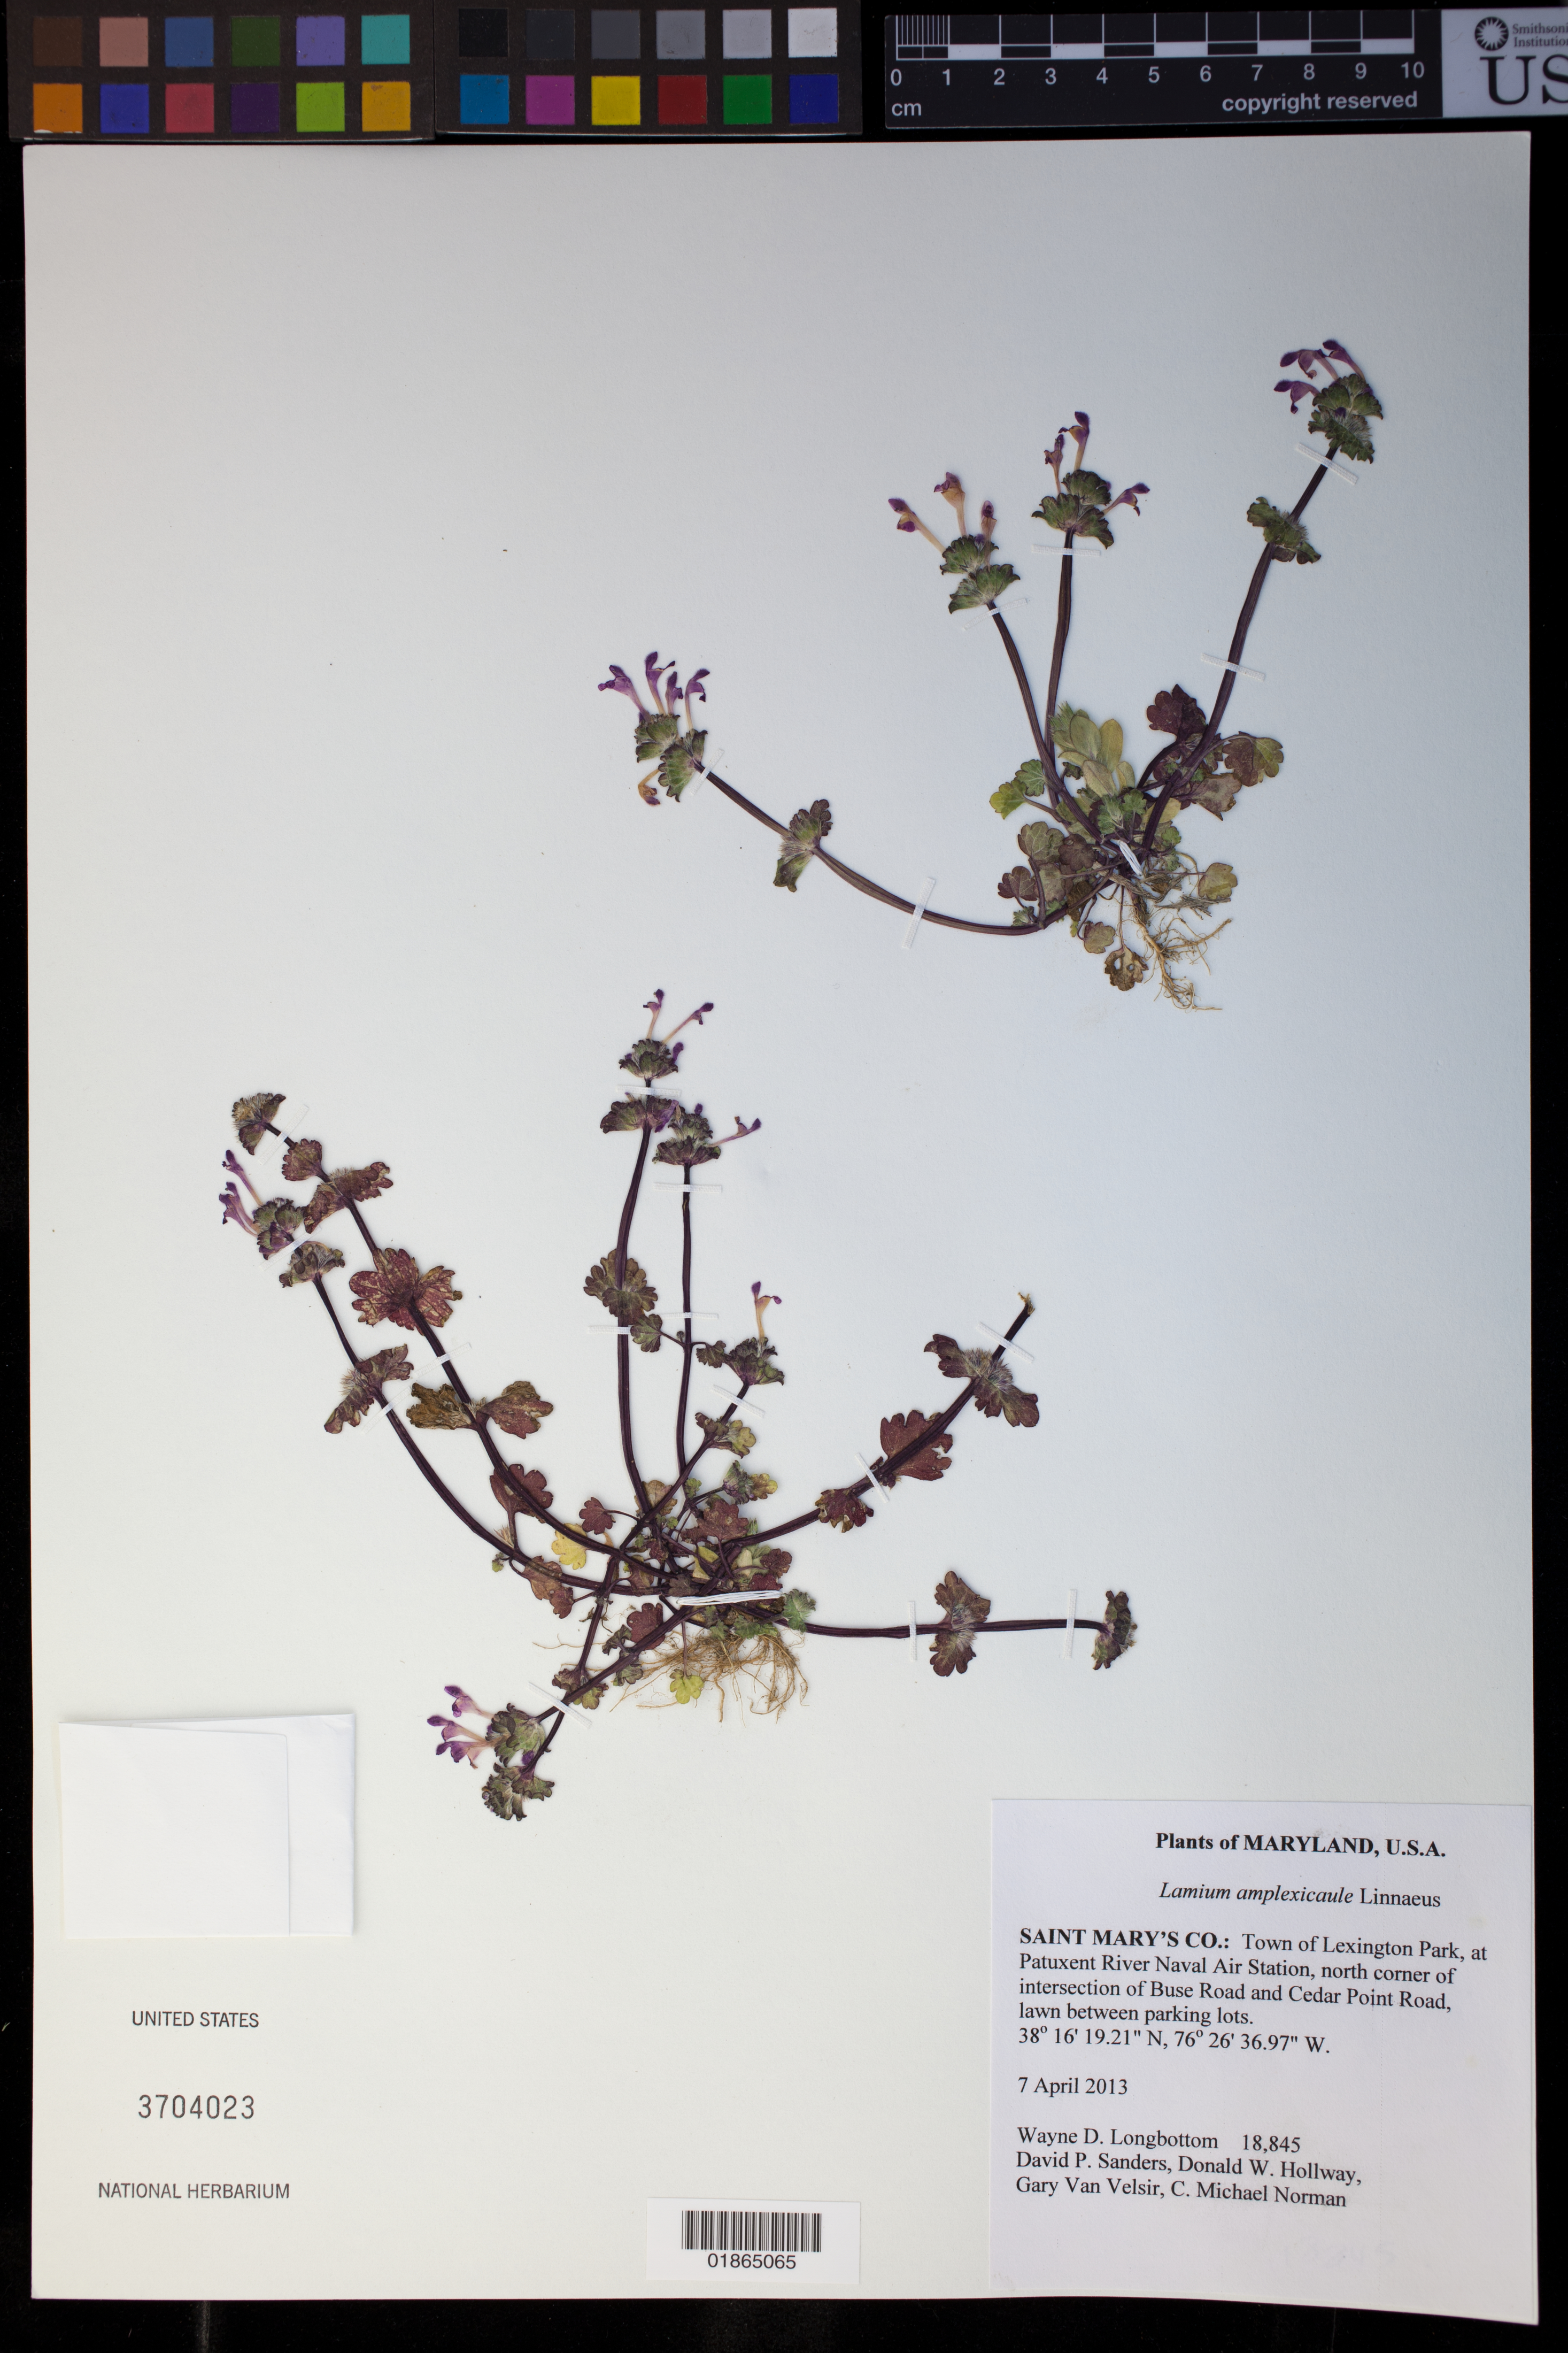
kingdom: Plantae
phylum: Tracheophyta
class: Magnoliopsida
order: Lamiales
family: Lamiaceae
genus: Lamium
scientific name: Lamium amplexicaule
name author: L.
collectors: W. D. Longbottom, D. Sanders, D. Hollway, G. Van Velsir & C. Norman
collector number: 18845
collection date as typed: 7 April 2013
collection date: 2013-04-07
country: United States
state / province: Maryland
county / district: St. Mary's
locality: Saint Mary's Co.: Town of Lexington Park, at Patuxent River Naval Air Station, north corner of intersection of Buse Road and Cedar Point Road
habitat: Lawn between parking lots.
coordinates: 38°16'19.21"N, 76°26'36.97"W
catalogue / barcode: US 3704023